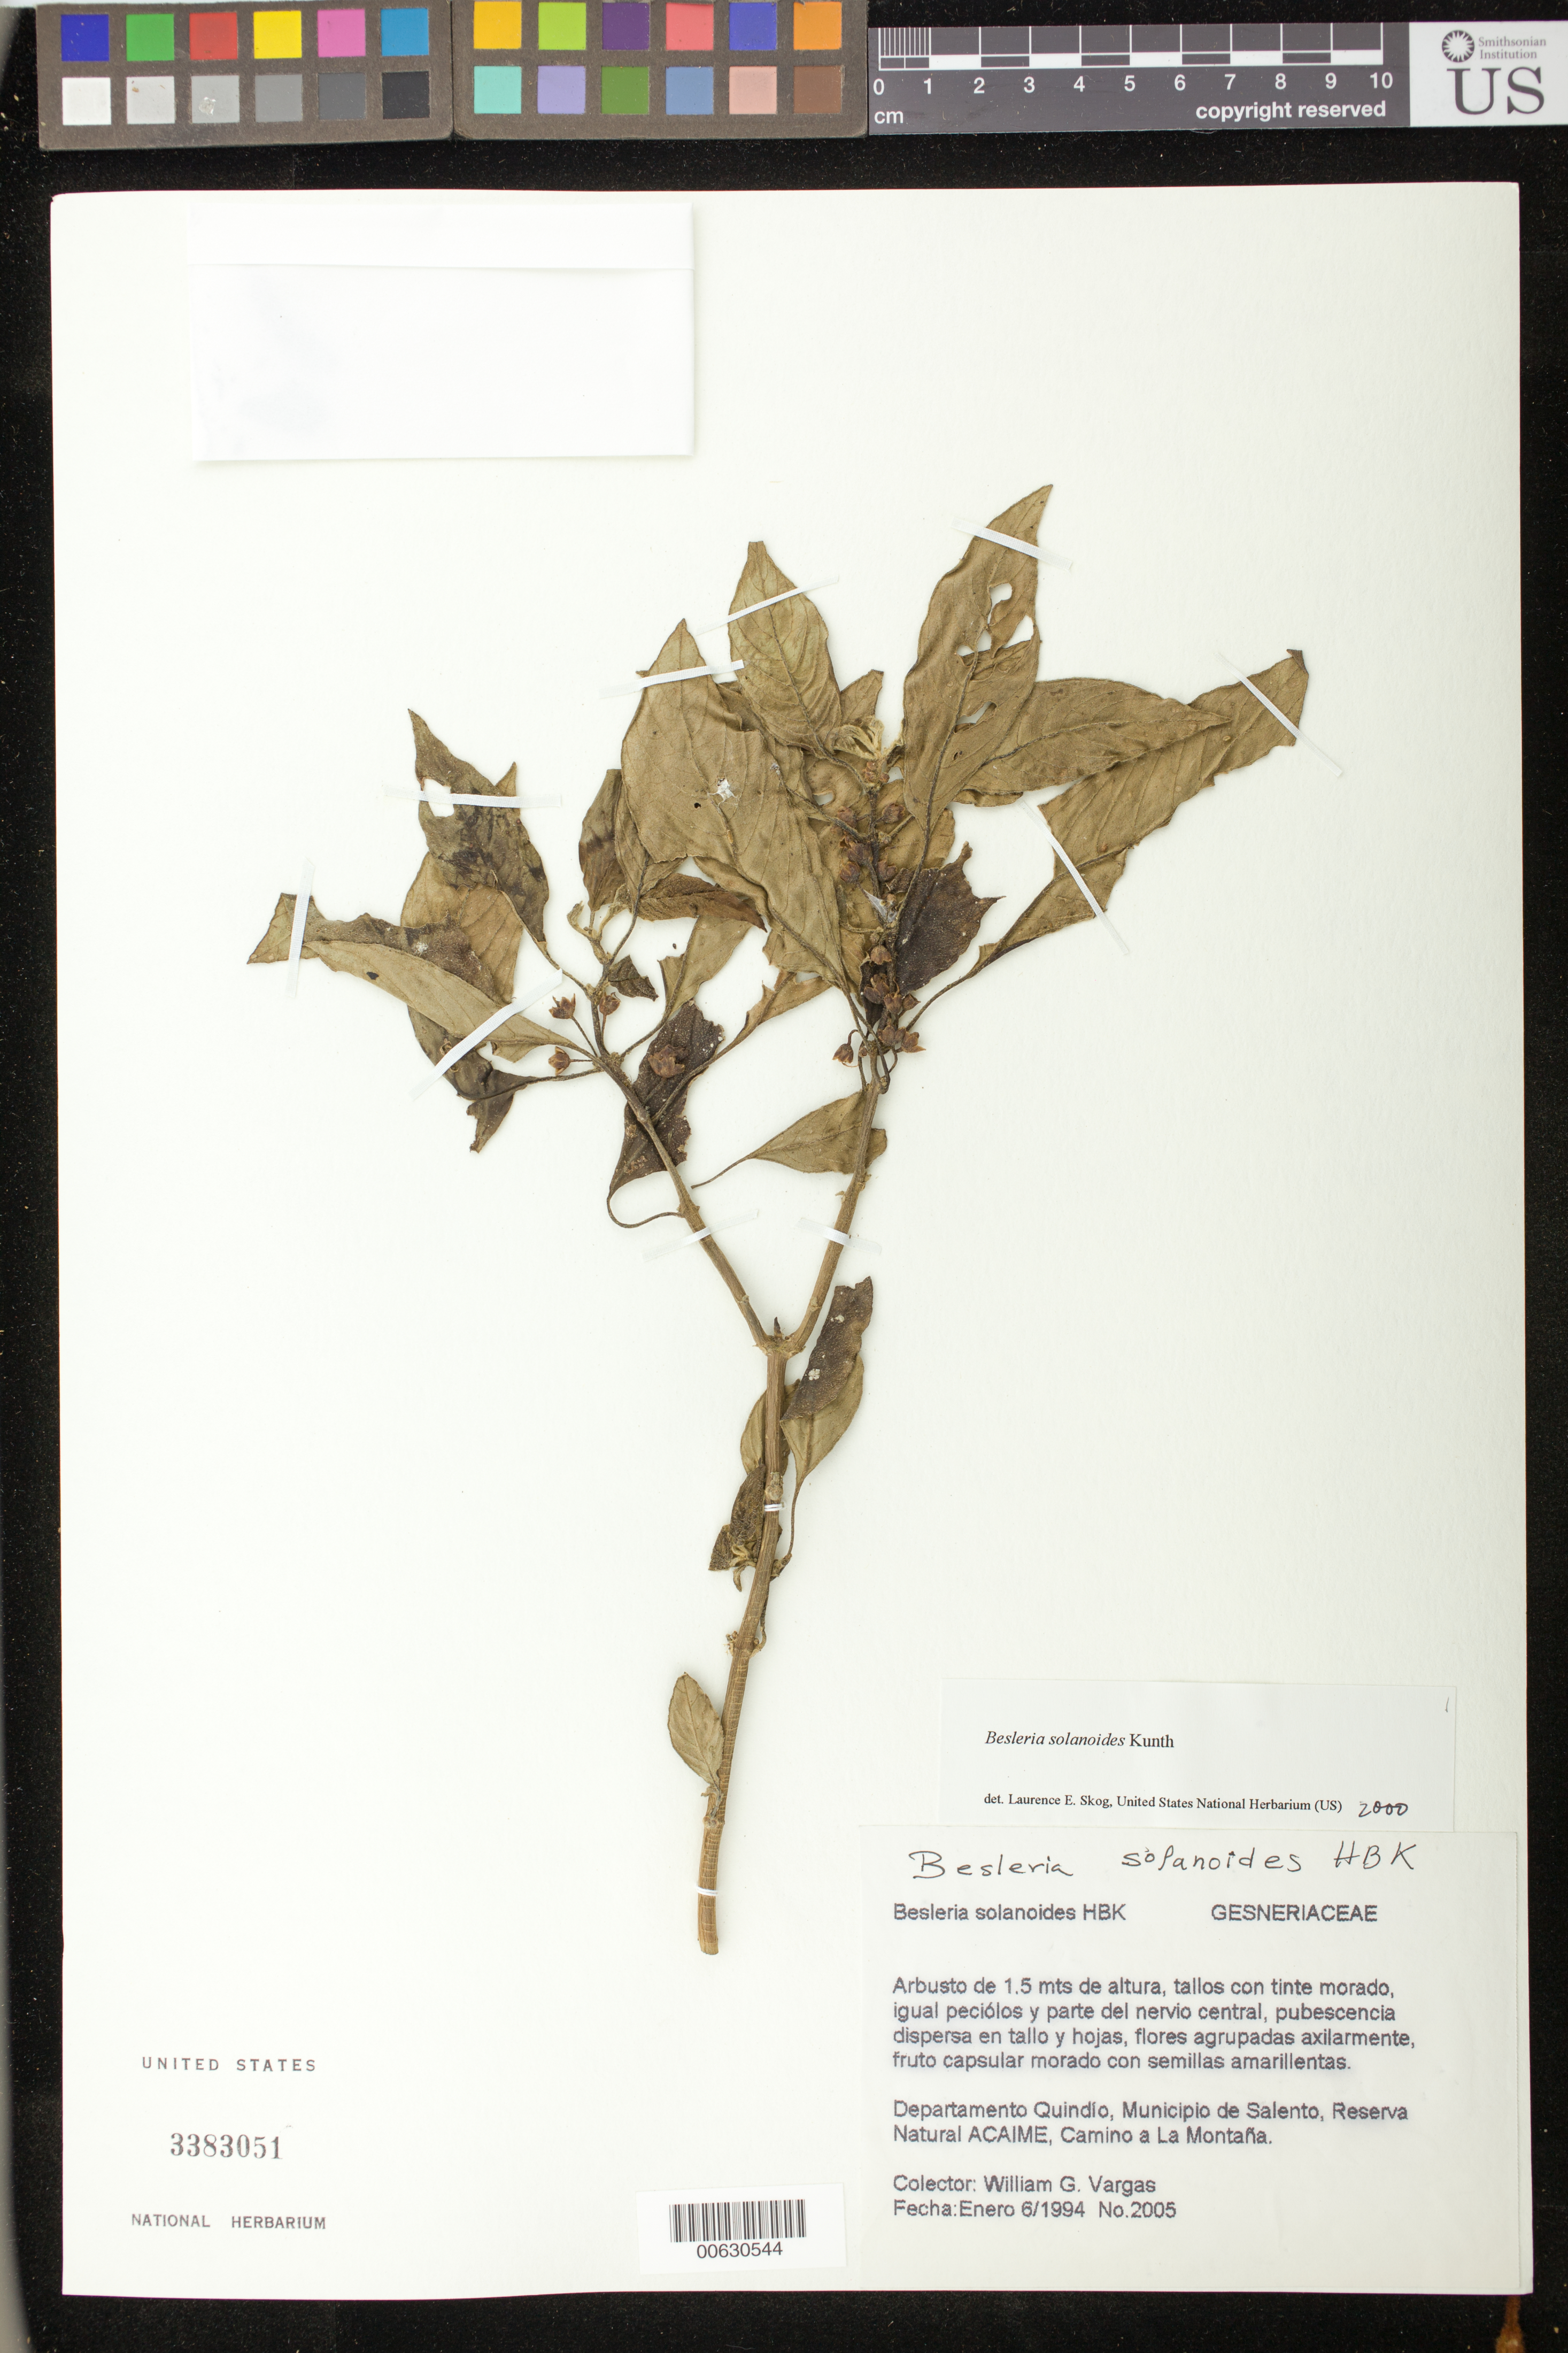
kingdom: Plantae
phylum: Tracheophyta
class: Magnoliopsida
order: Lamiales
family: Gesneriaceae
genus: Besleria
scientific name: Besleria solanoides var. solanoides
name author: Kunth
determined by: Skog, Laurence E.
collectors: W. Vargas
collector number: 2005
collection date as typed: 06 Jan 1994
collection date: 1994-01-06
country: Colombia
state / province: Quindío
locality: Mpio. de Salento, Reserva Natural ACAIME, Camino a La Montaña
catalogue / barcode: US 3383051